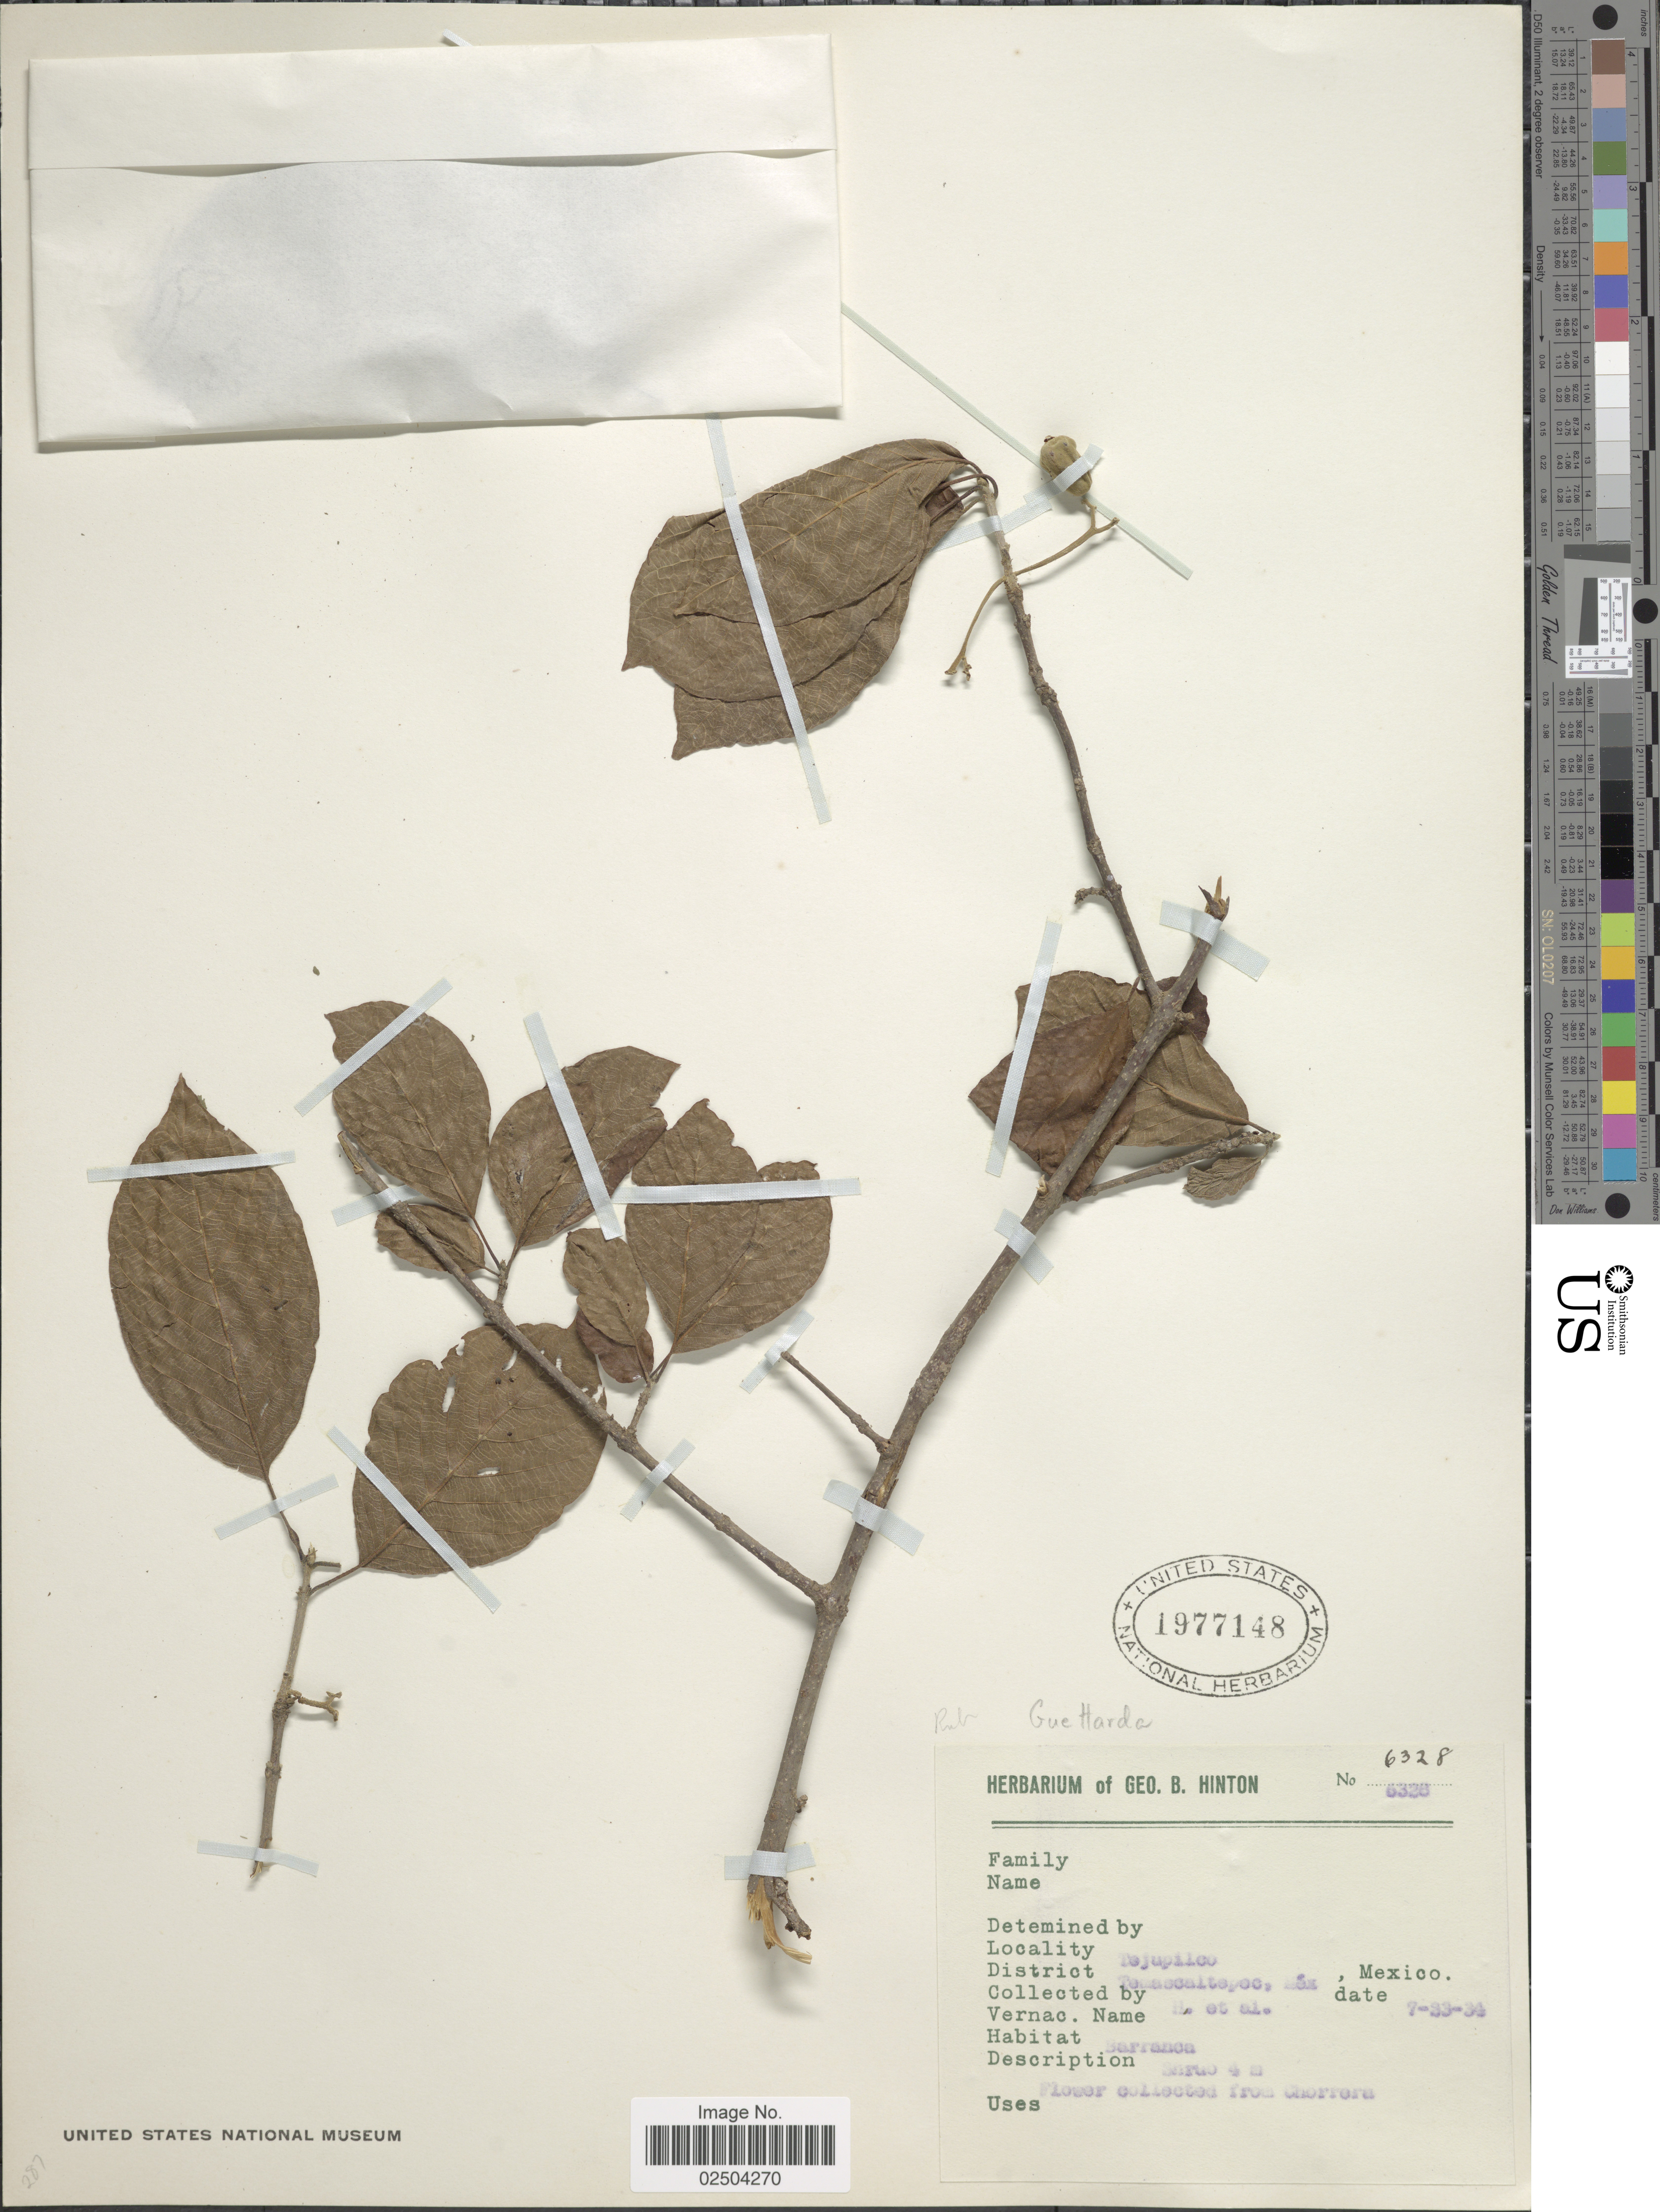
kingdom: Plantae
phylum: Tracheophyta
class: Magnoliopsida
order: Gentianales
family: Rubiaceae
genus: Guettarda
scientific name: Guettarda sp.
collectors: G. B. Hinton & et al.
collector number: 6328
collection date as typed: Transcribed d/m/y: 23/7/34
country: Mexico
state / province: México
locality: Tejupilco, District Temascaltepec, Mex., Mexico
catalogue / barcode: US 1977148